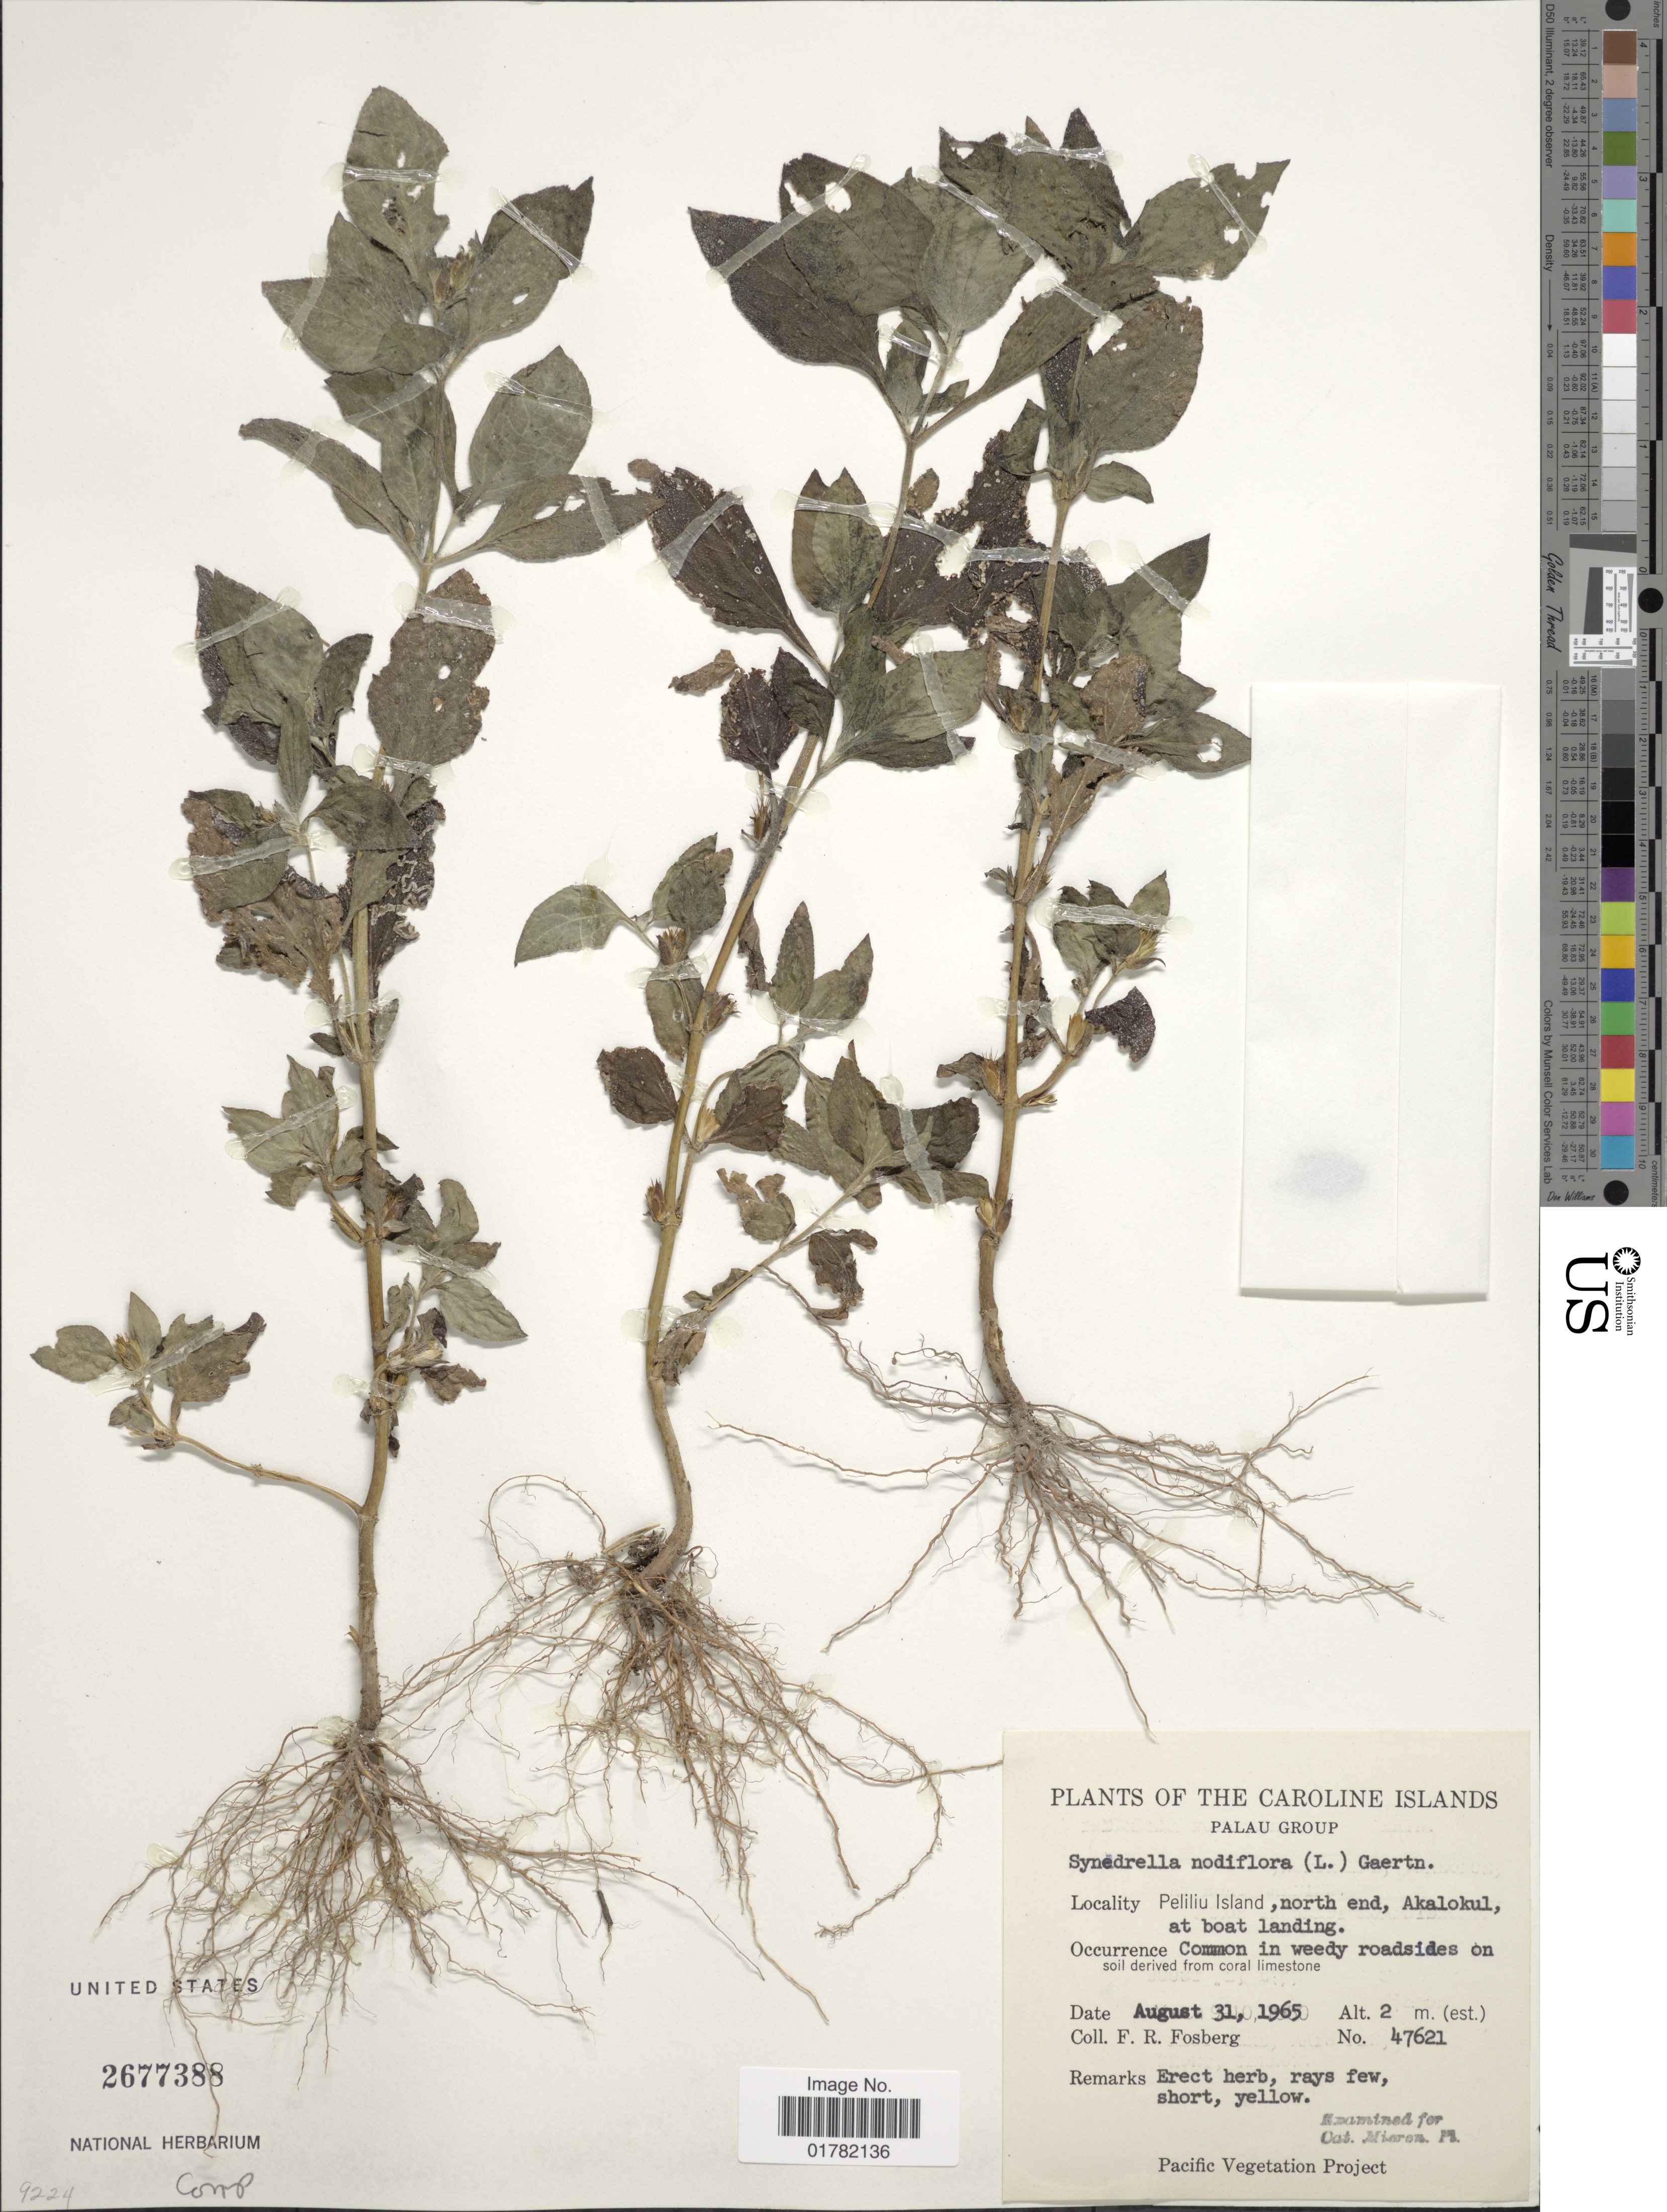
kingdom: Plantae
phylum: Tracheophyta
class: Magnoliopsida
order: Asterales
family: Asteraceae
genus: Synedrella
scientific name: Synedrella nodiflora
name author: (L.) Gaertn.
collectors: F. R. Fosberg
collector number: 47621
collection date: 1965-08-31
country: Palau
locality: Palau Group, Peliliu Island, north end, Akalokul, at boat landing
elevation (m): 2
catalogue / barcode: US 2677388